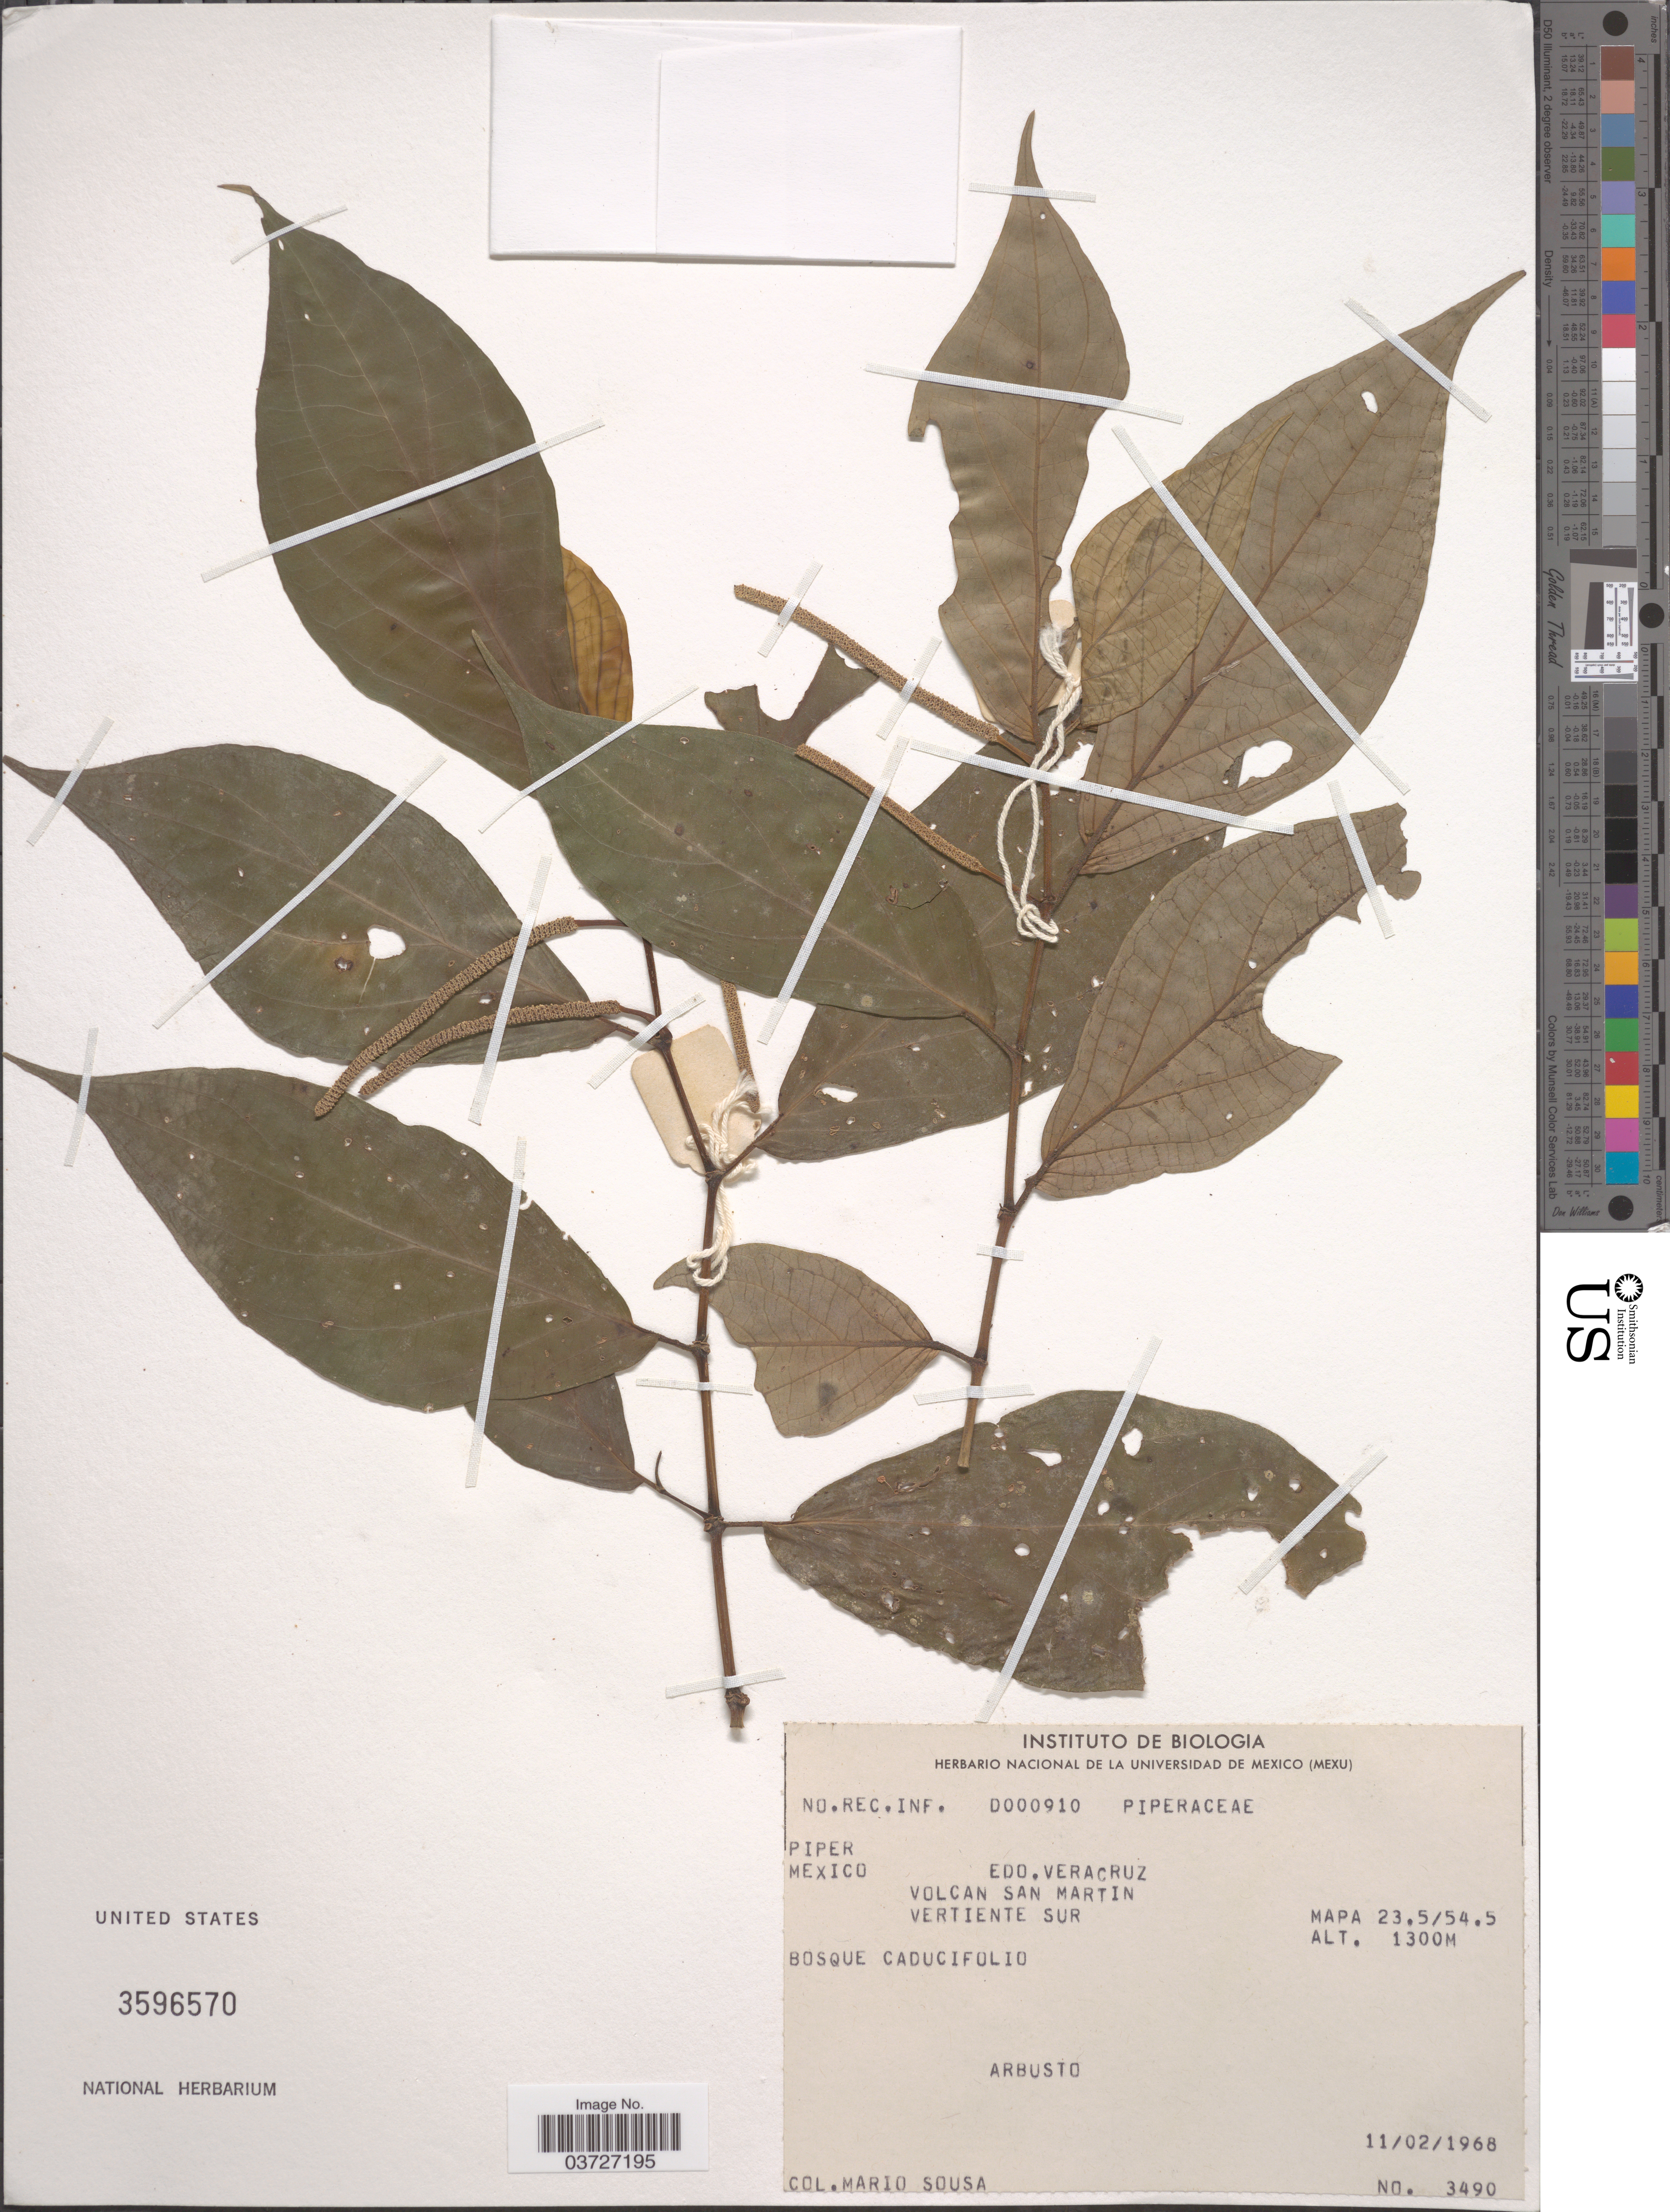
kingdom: Plantae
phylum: Tracheophyta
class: Magnoliopsida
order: Piperales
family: Piperaceae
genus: Piper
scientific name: Piper sp.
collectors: M. Sousa S.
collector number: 3490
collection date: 1968-02-11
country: Mexico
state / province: Veracruz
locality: Edo. Veracruz. Volcan San Martin, vertiente sur.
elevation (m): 1300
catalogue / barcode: US 3596570